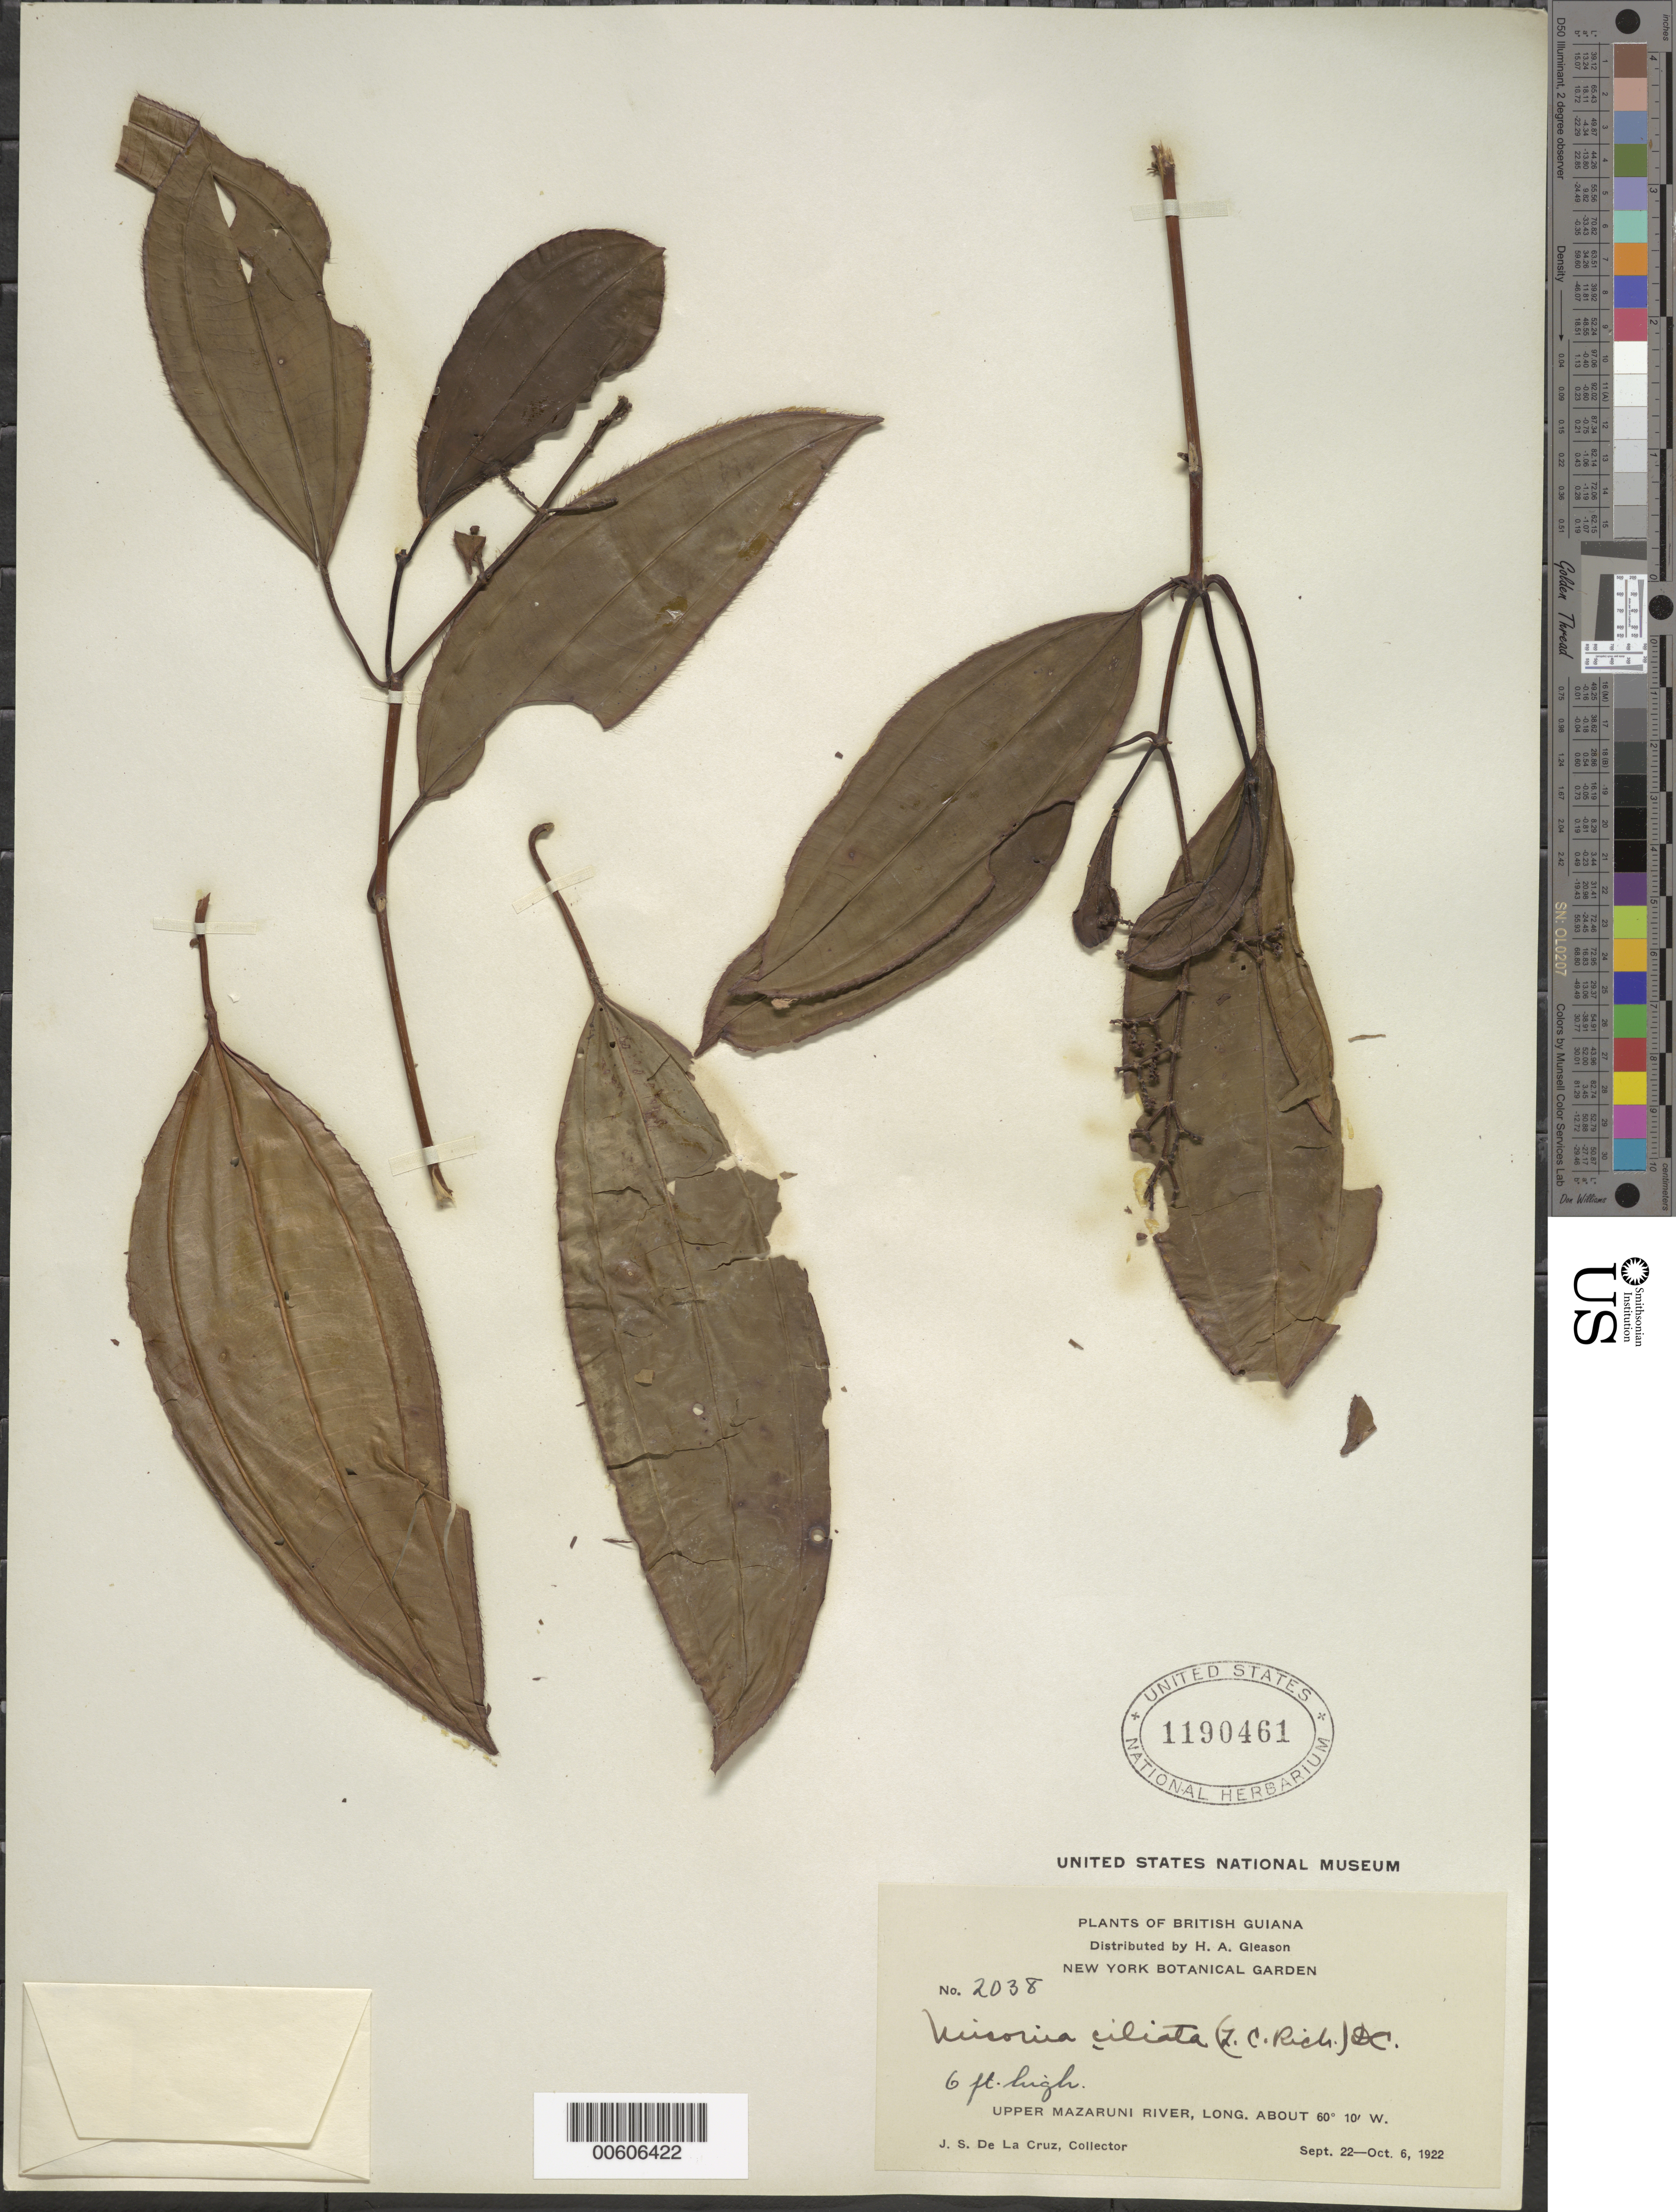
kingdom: Plantae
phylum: Tracheophyta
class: Magnoliopsida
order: Myrtales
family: Melastomataceae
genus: Miconia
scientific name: Miconia ciliata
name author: (Rich.) DC.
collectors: J. S. de la Cruz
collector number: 2038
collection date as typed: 22-Sep-22 to 6-Oct-22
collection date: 1922-09-22/1922-10-06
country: Guyana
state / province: Cuyuni-Mazaruni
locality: Upper Mazaruni R.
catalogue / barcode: US 1190461